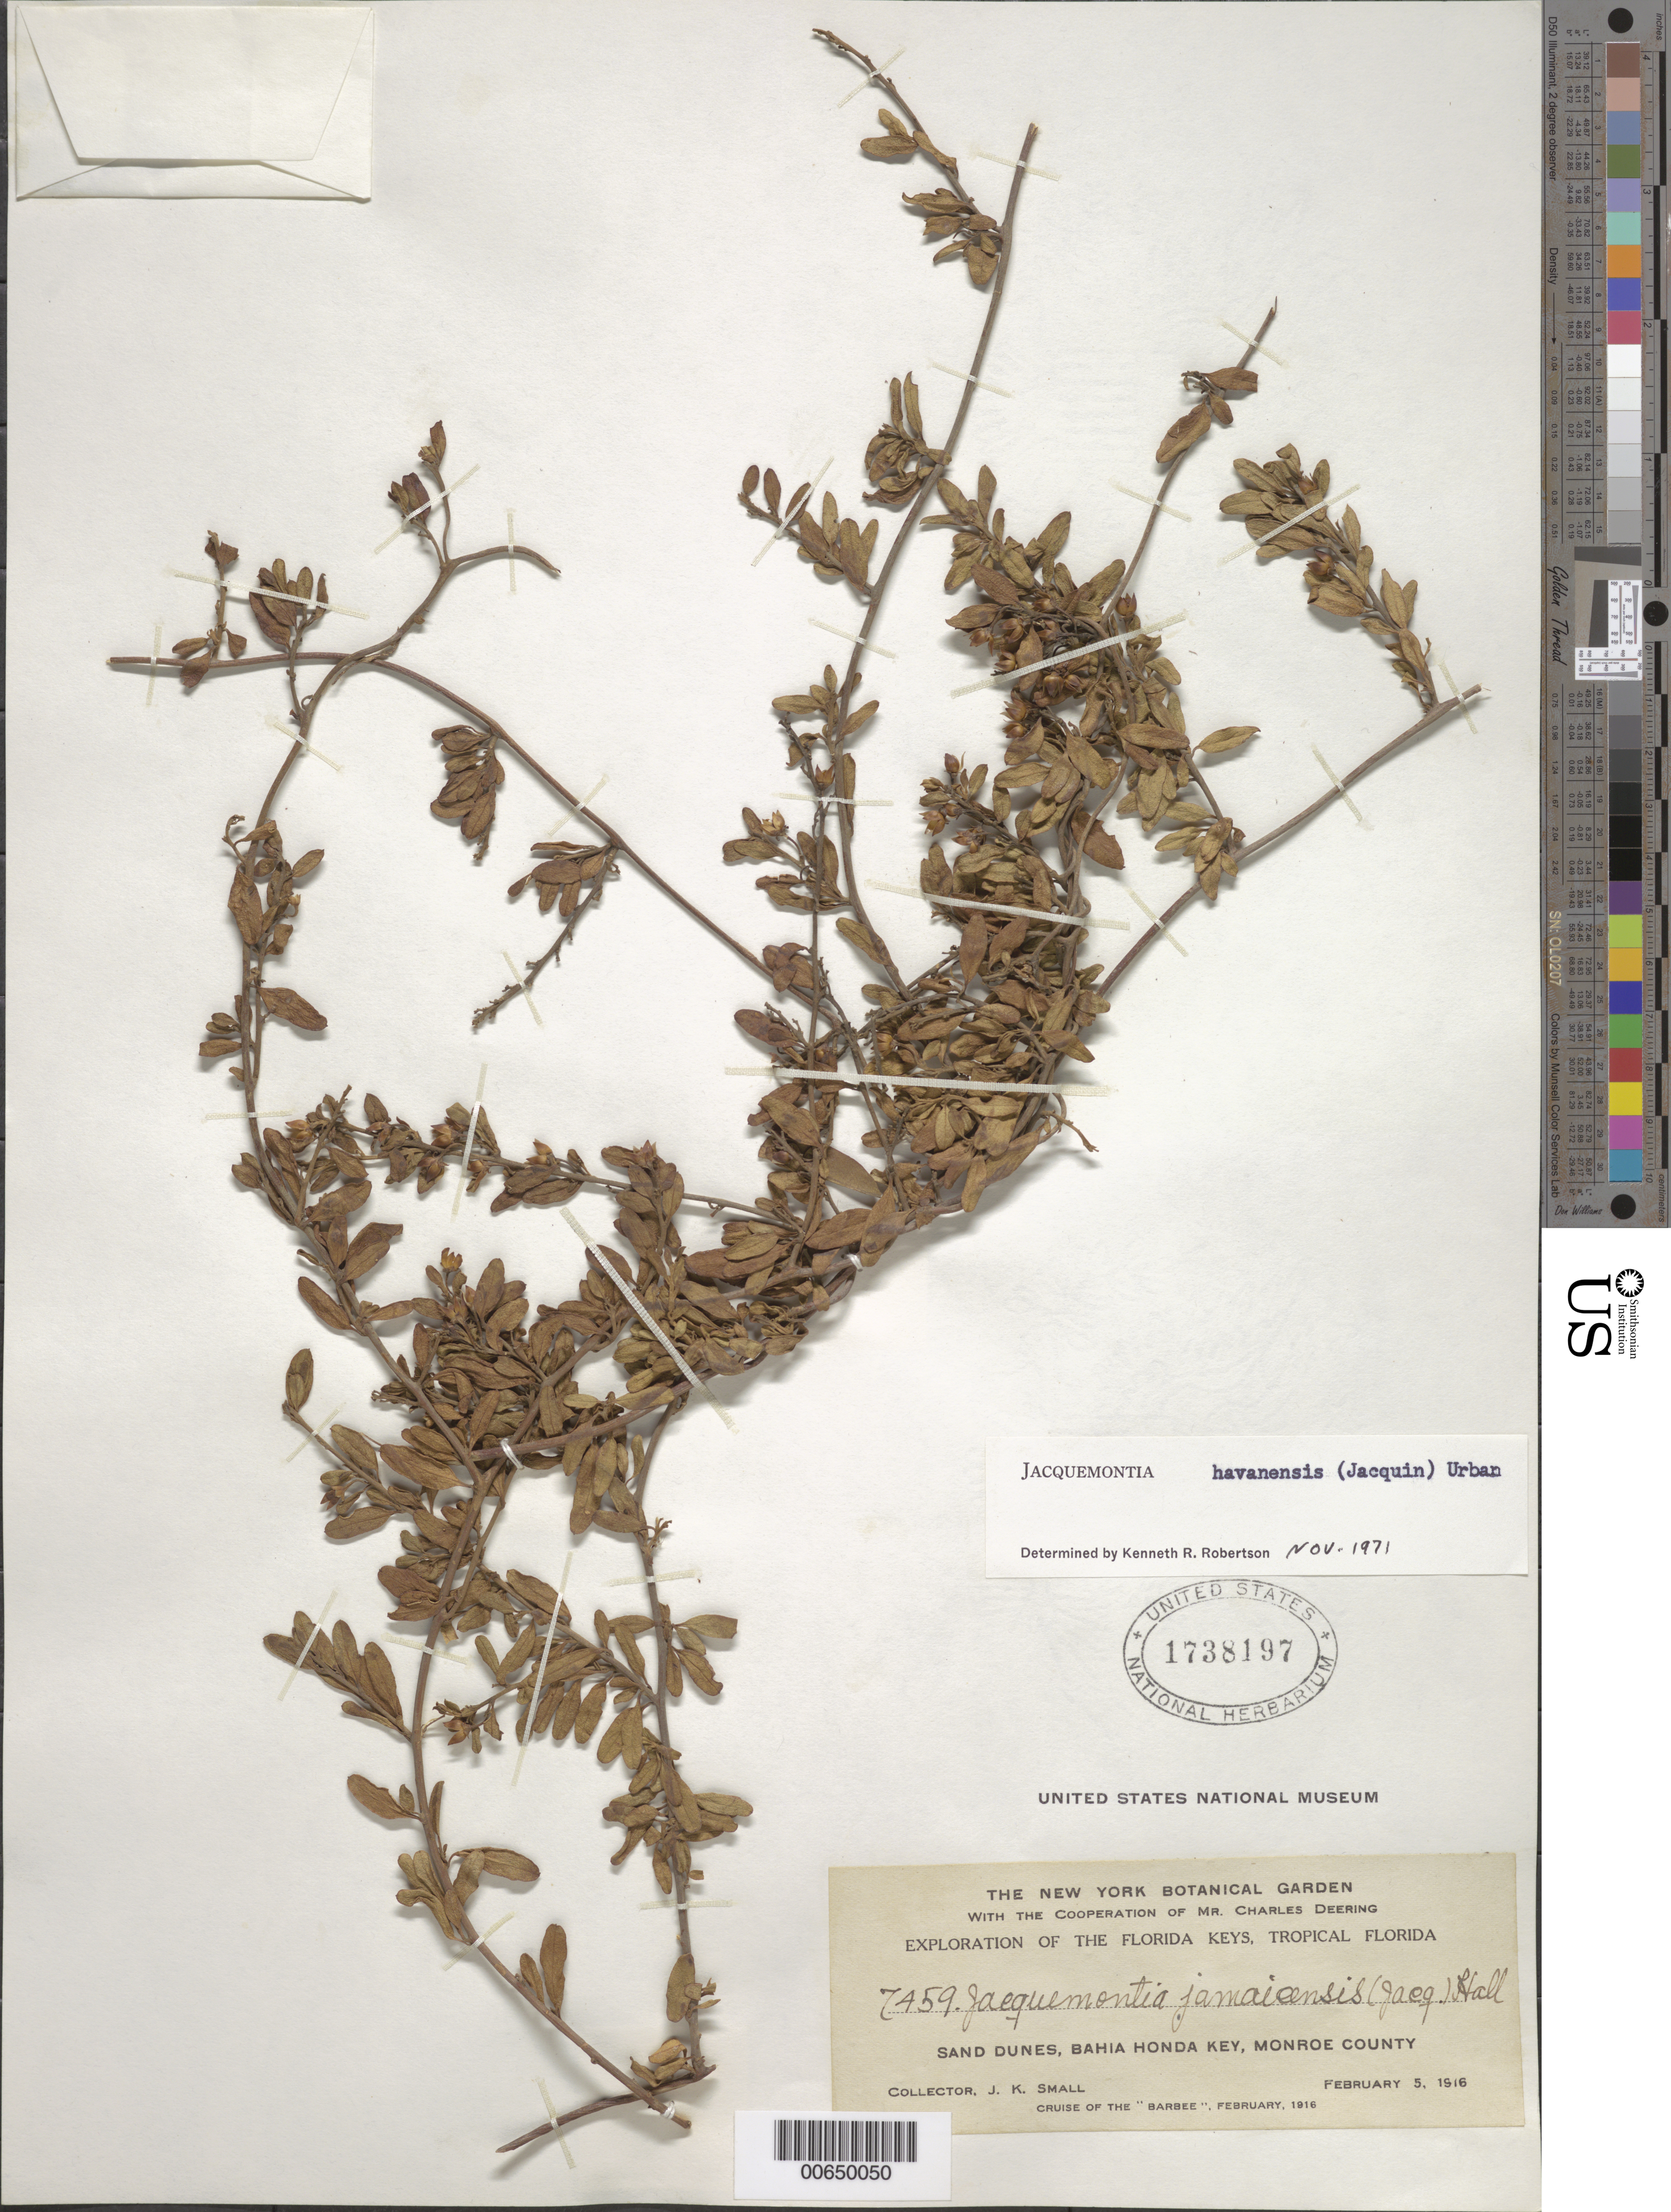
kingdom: Plantae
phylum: Tracheophyta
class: Magnoliopsida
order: Solanales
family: Convolvulaceae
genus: Jacquemontia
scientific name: Jacquemontia havanensis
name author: (Jacq.) Urb.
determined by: Robertson, K.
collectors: J. K. Small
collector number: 7459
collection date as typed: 05 Feb 1916 or 02 May 1916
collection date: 1916-02-05 or 1916-05-02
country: United States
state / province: Florida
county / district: Monroe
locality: Bahia Honda Key.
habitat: Sand dunes.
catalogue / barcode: US 1738197